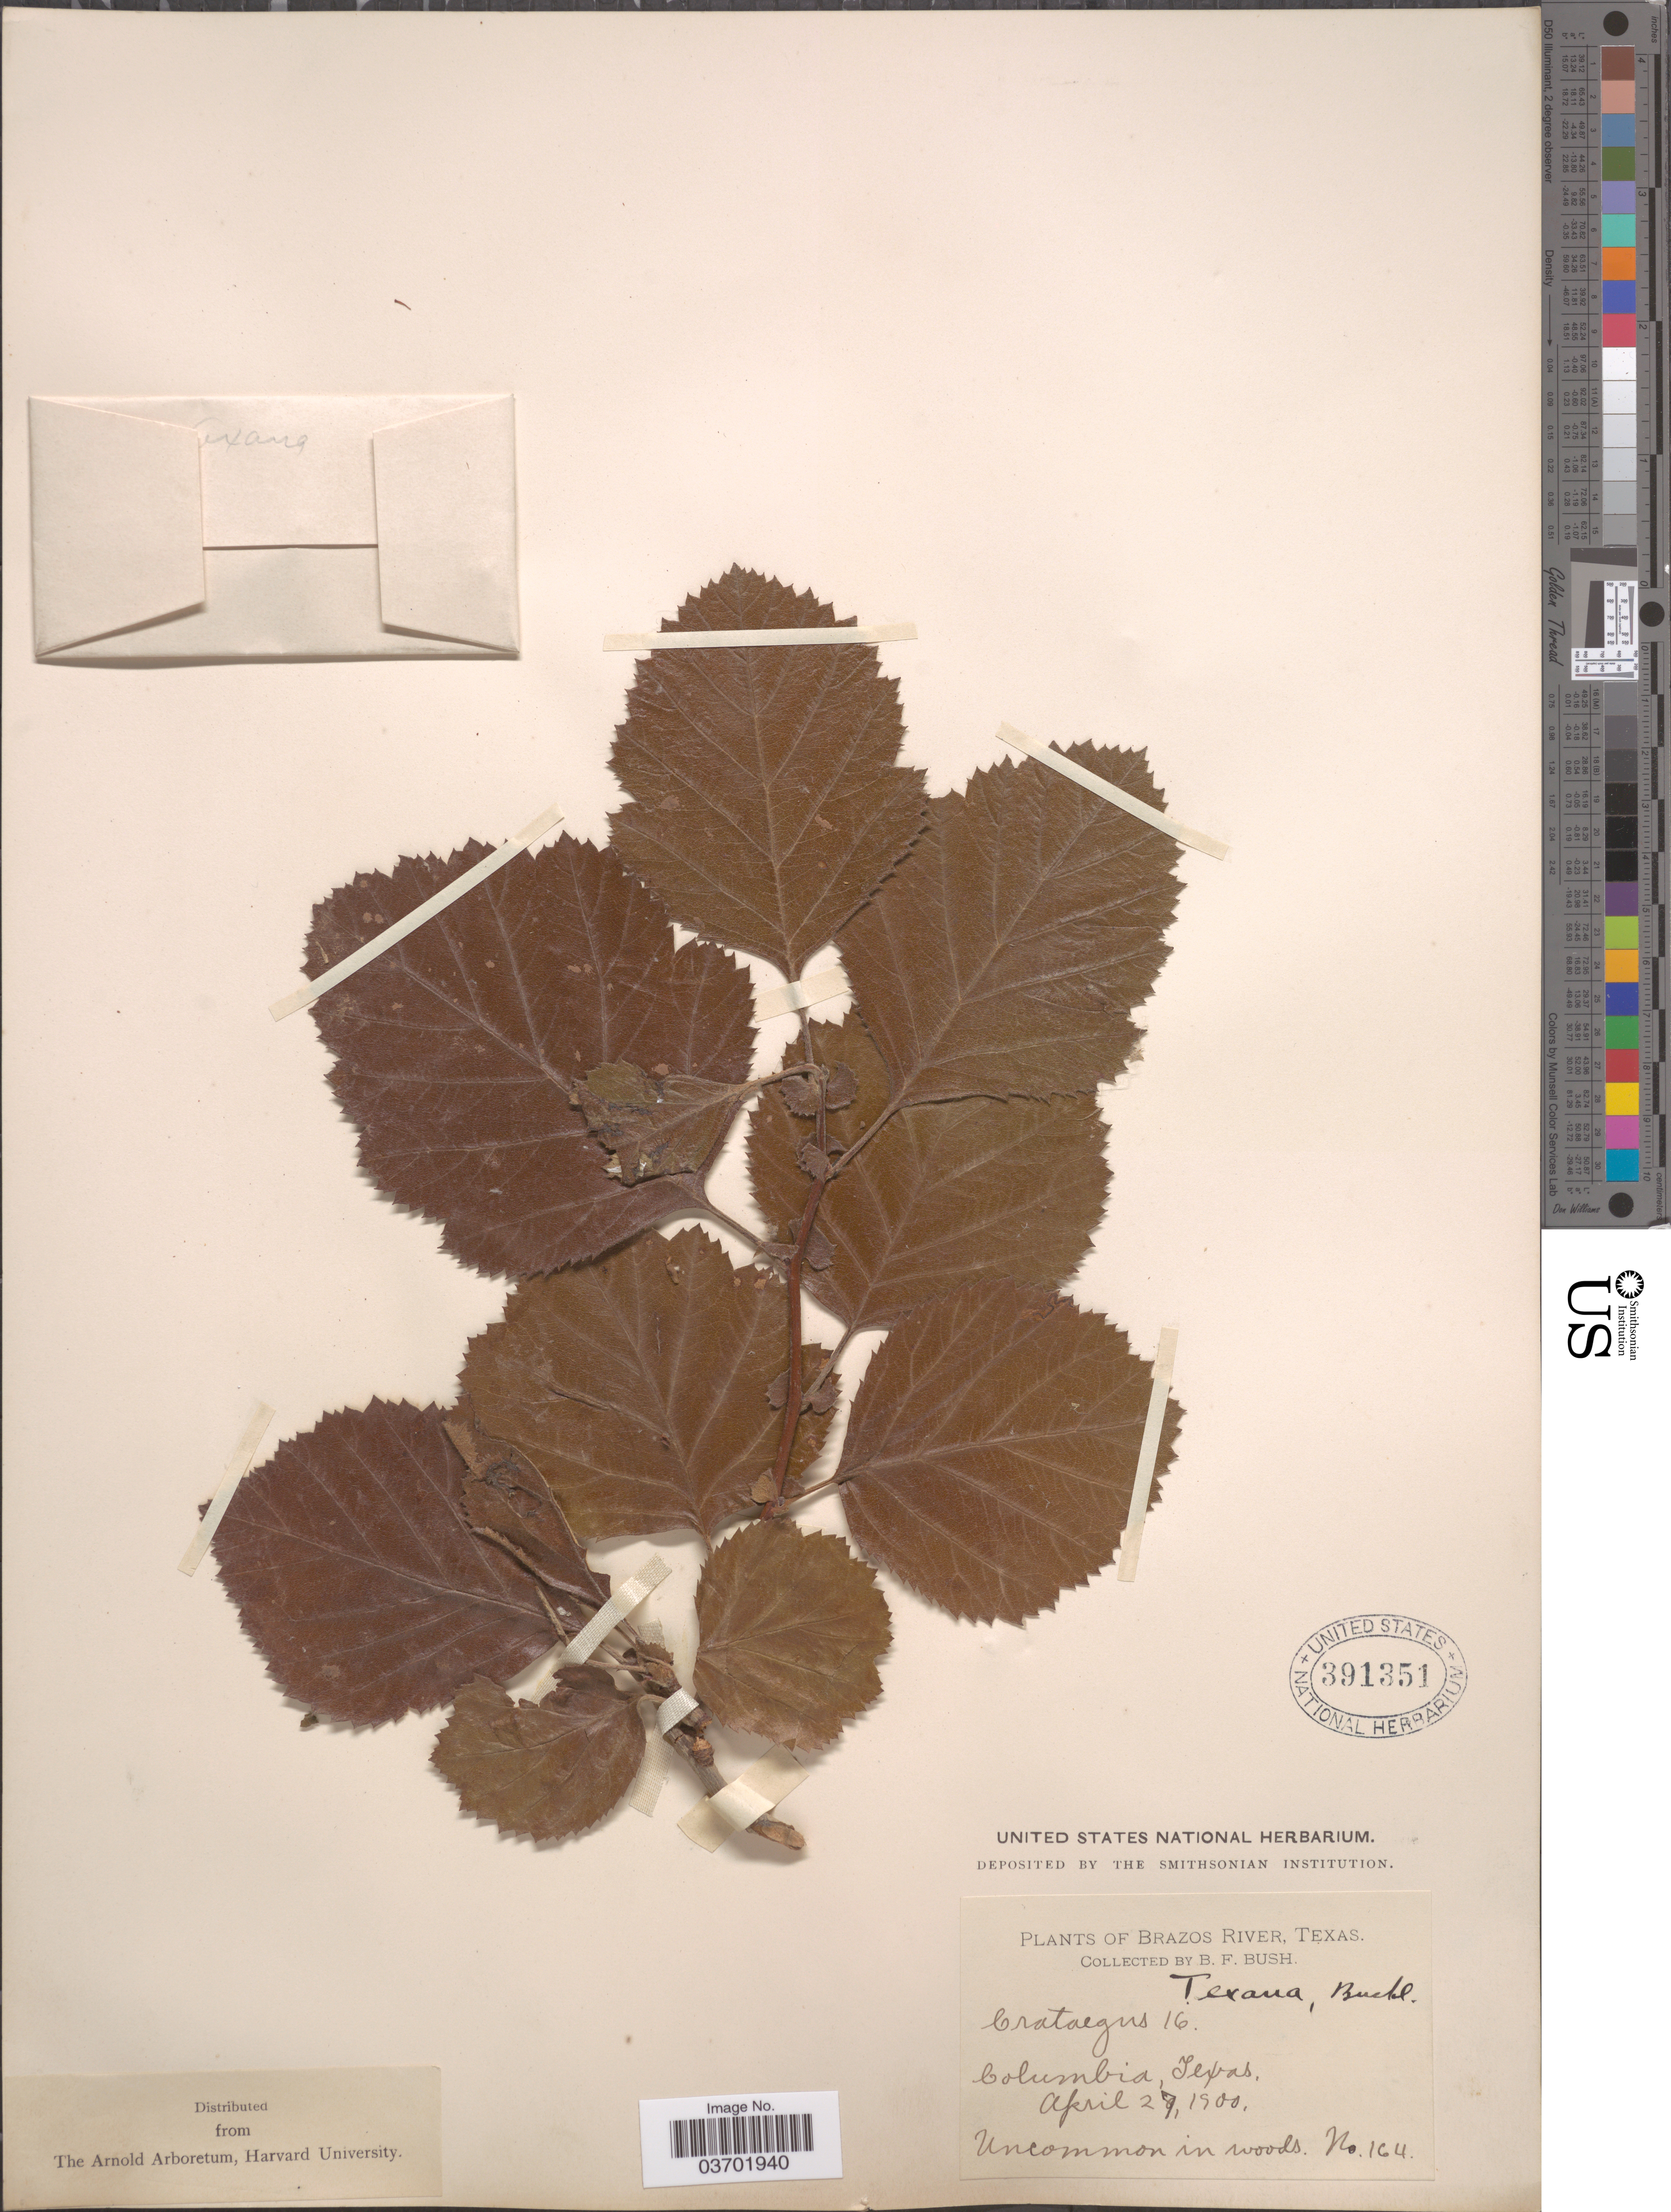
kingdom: Plantae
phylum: Tracheophyta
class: Magnoliopsida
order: Rosales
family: Rosaceae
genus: Crataegus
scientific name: Crataegus texana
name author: Buckley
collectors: B. F. Bush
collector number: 164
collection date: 1900-04-27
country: United States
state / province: Texas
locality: Brazos River. Columbia.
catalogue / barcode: US 391351